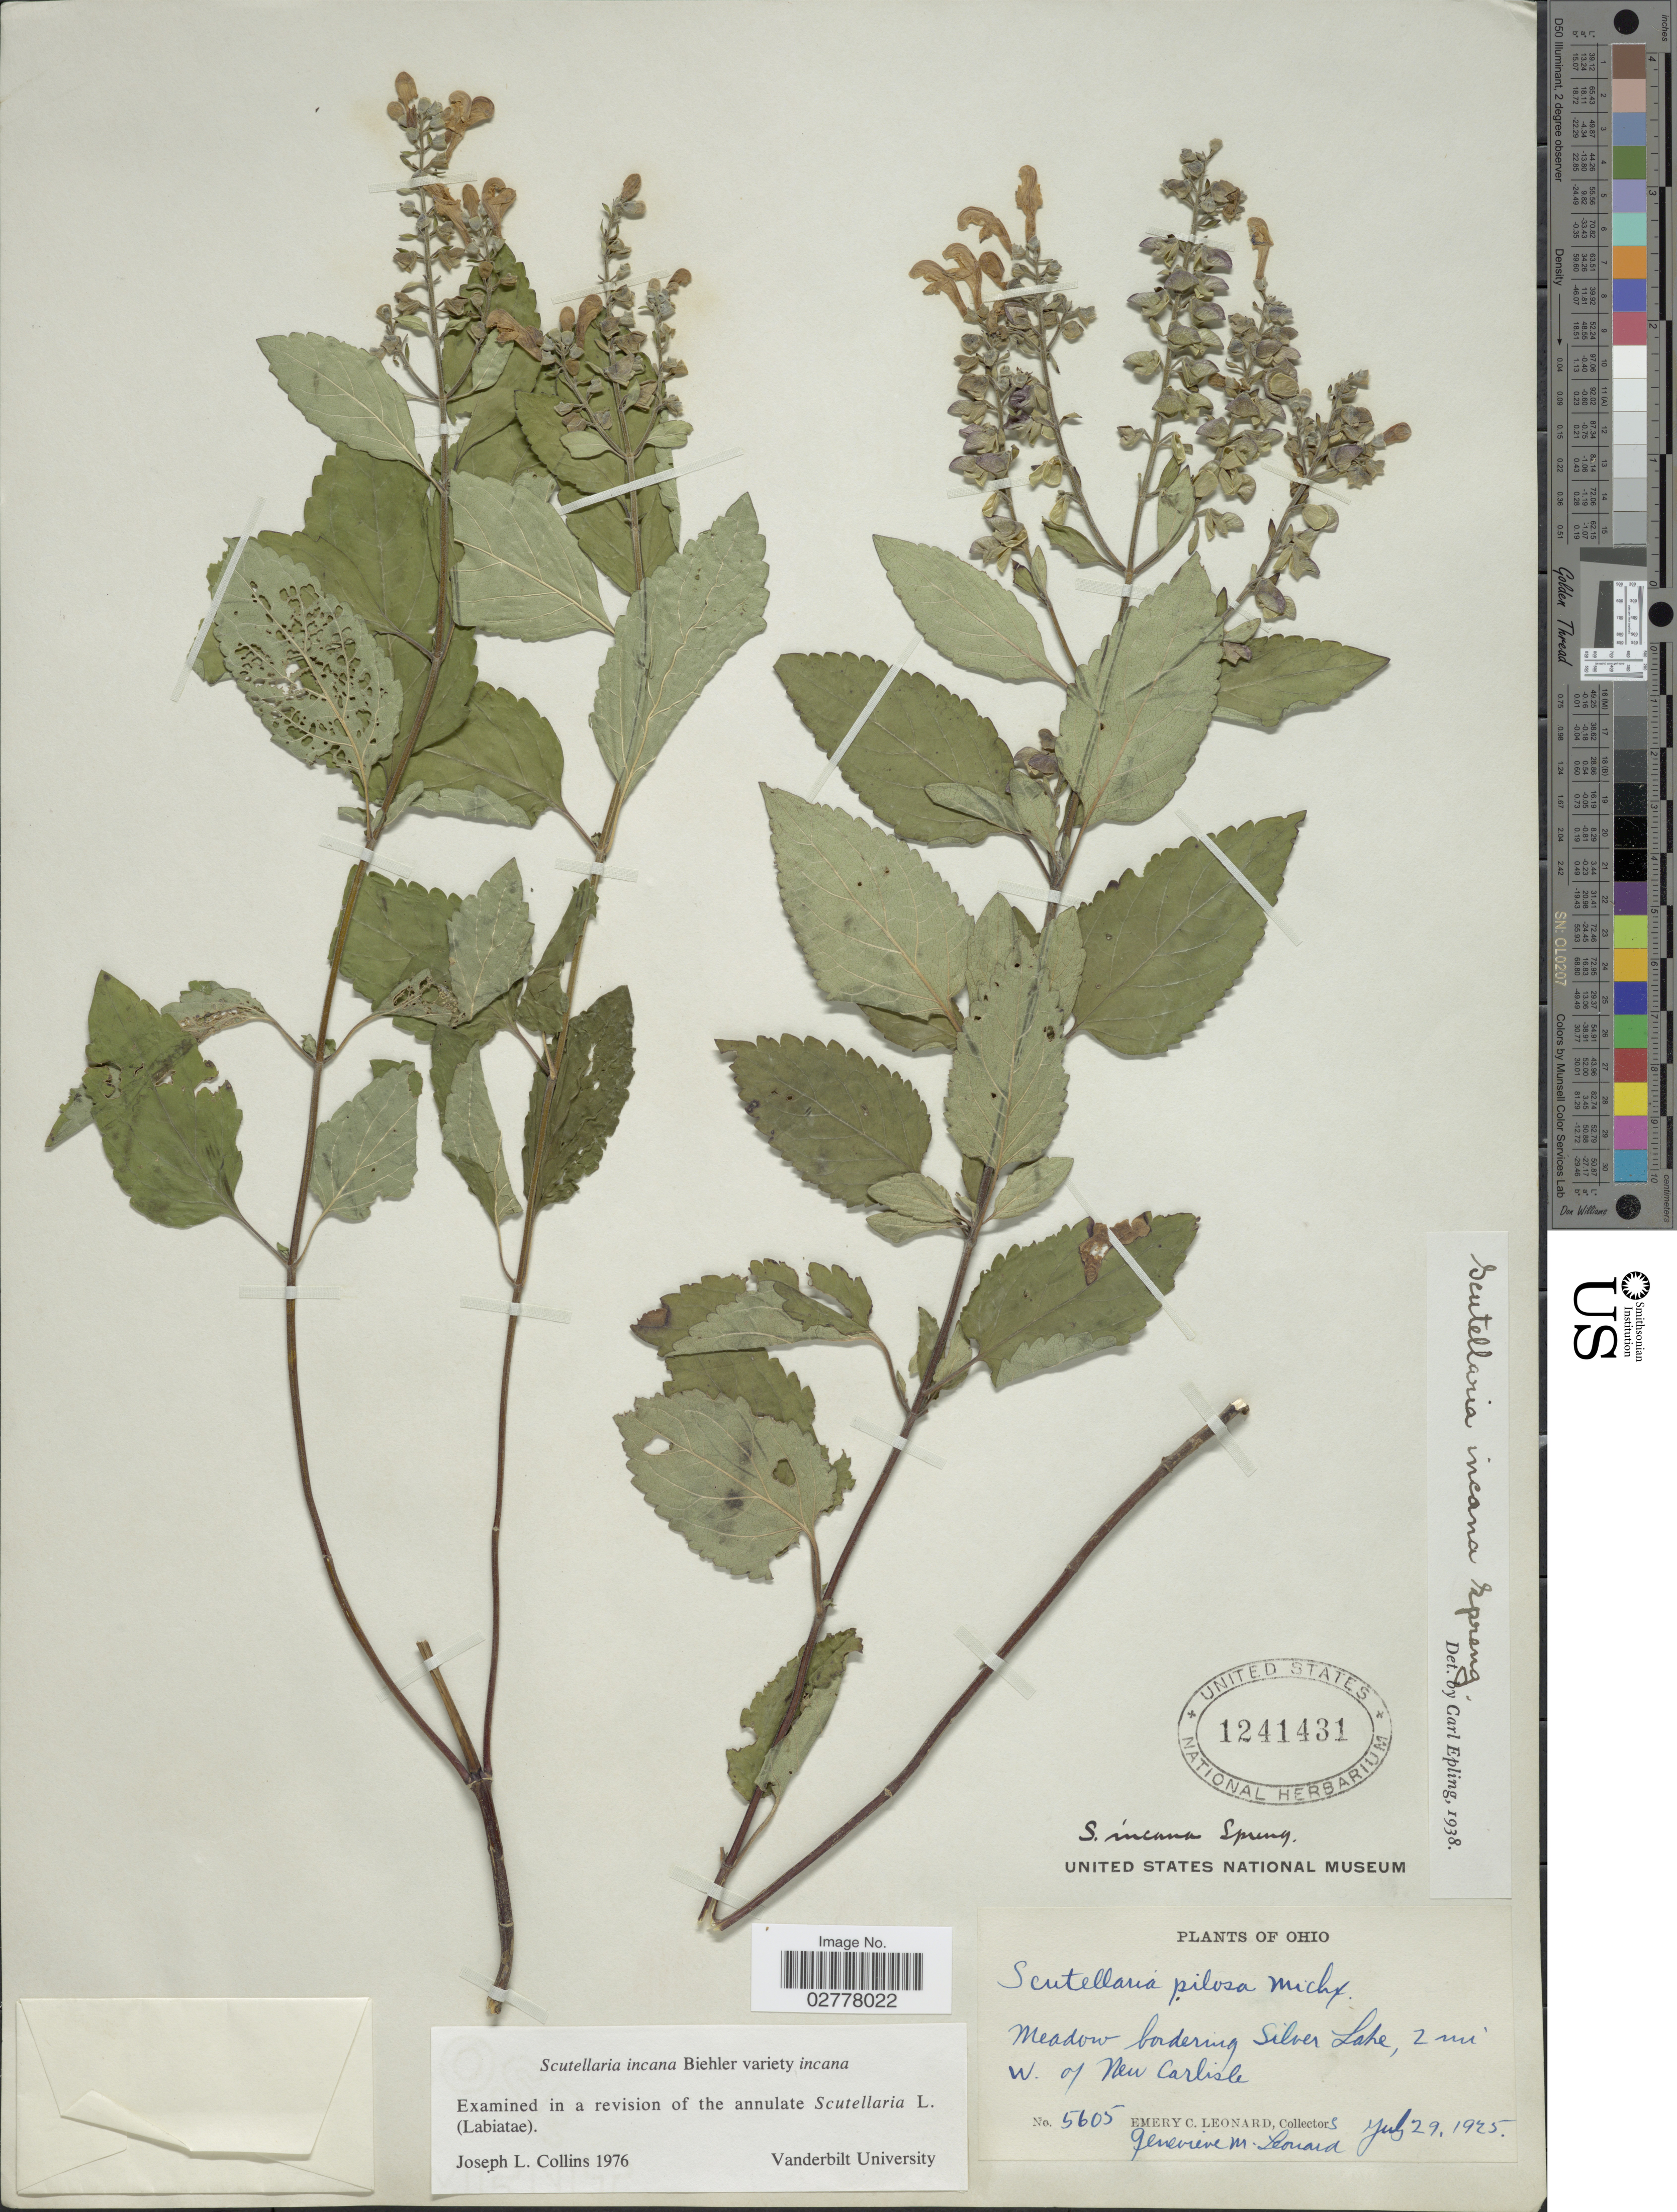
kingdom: Plantae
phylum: Tracheophyta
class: Magnoliopsida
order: Lamiales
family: Lamiaceae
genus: Scutellaria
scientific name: Scutellaria incana var. incana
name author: Biehler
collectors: E. C. Leonard & G. M. Leonard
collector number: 5605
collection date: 1925-07-29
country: United States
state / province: Ohio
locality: Meadow bordering Silver Lake, 2 mi W. of New Carlisle.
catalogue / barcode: US 1241431